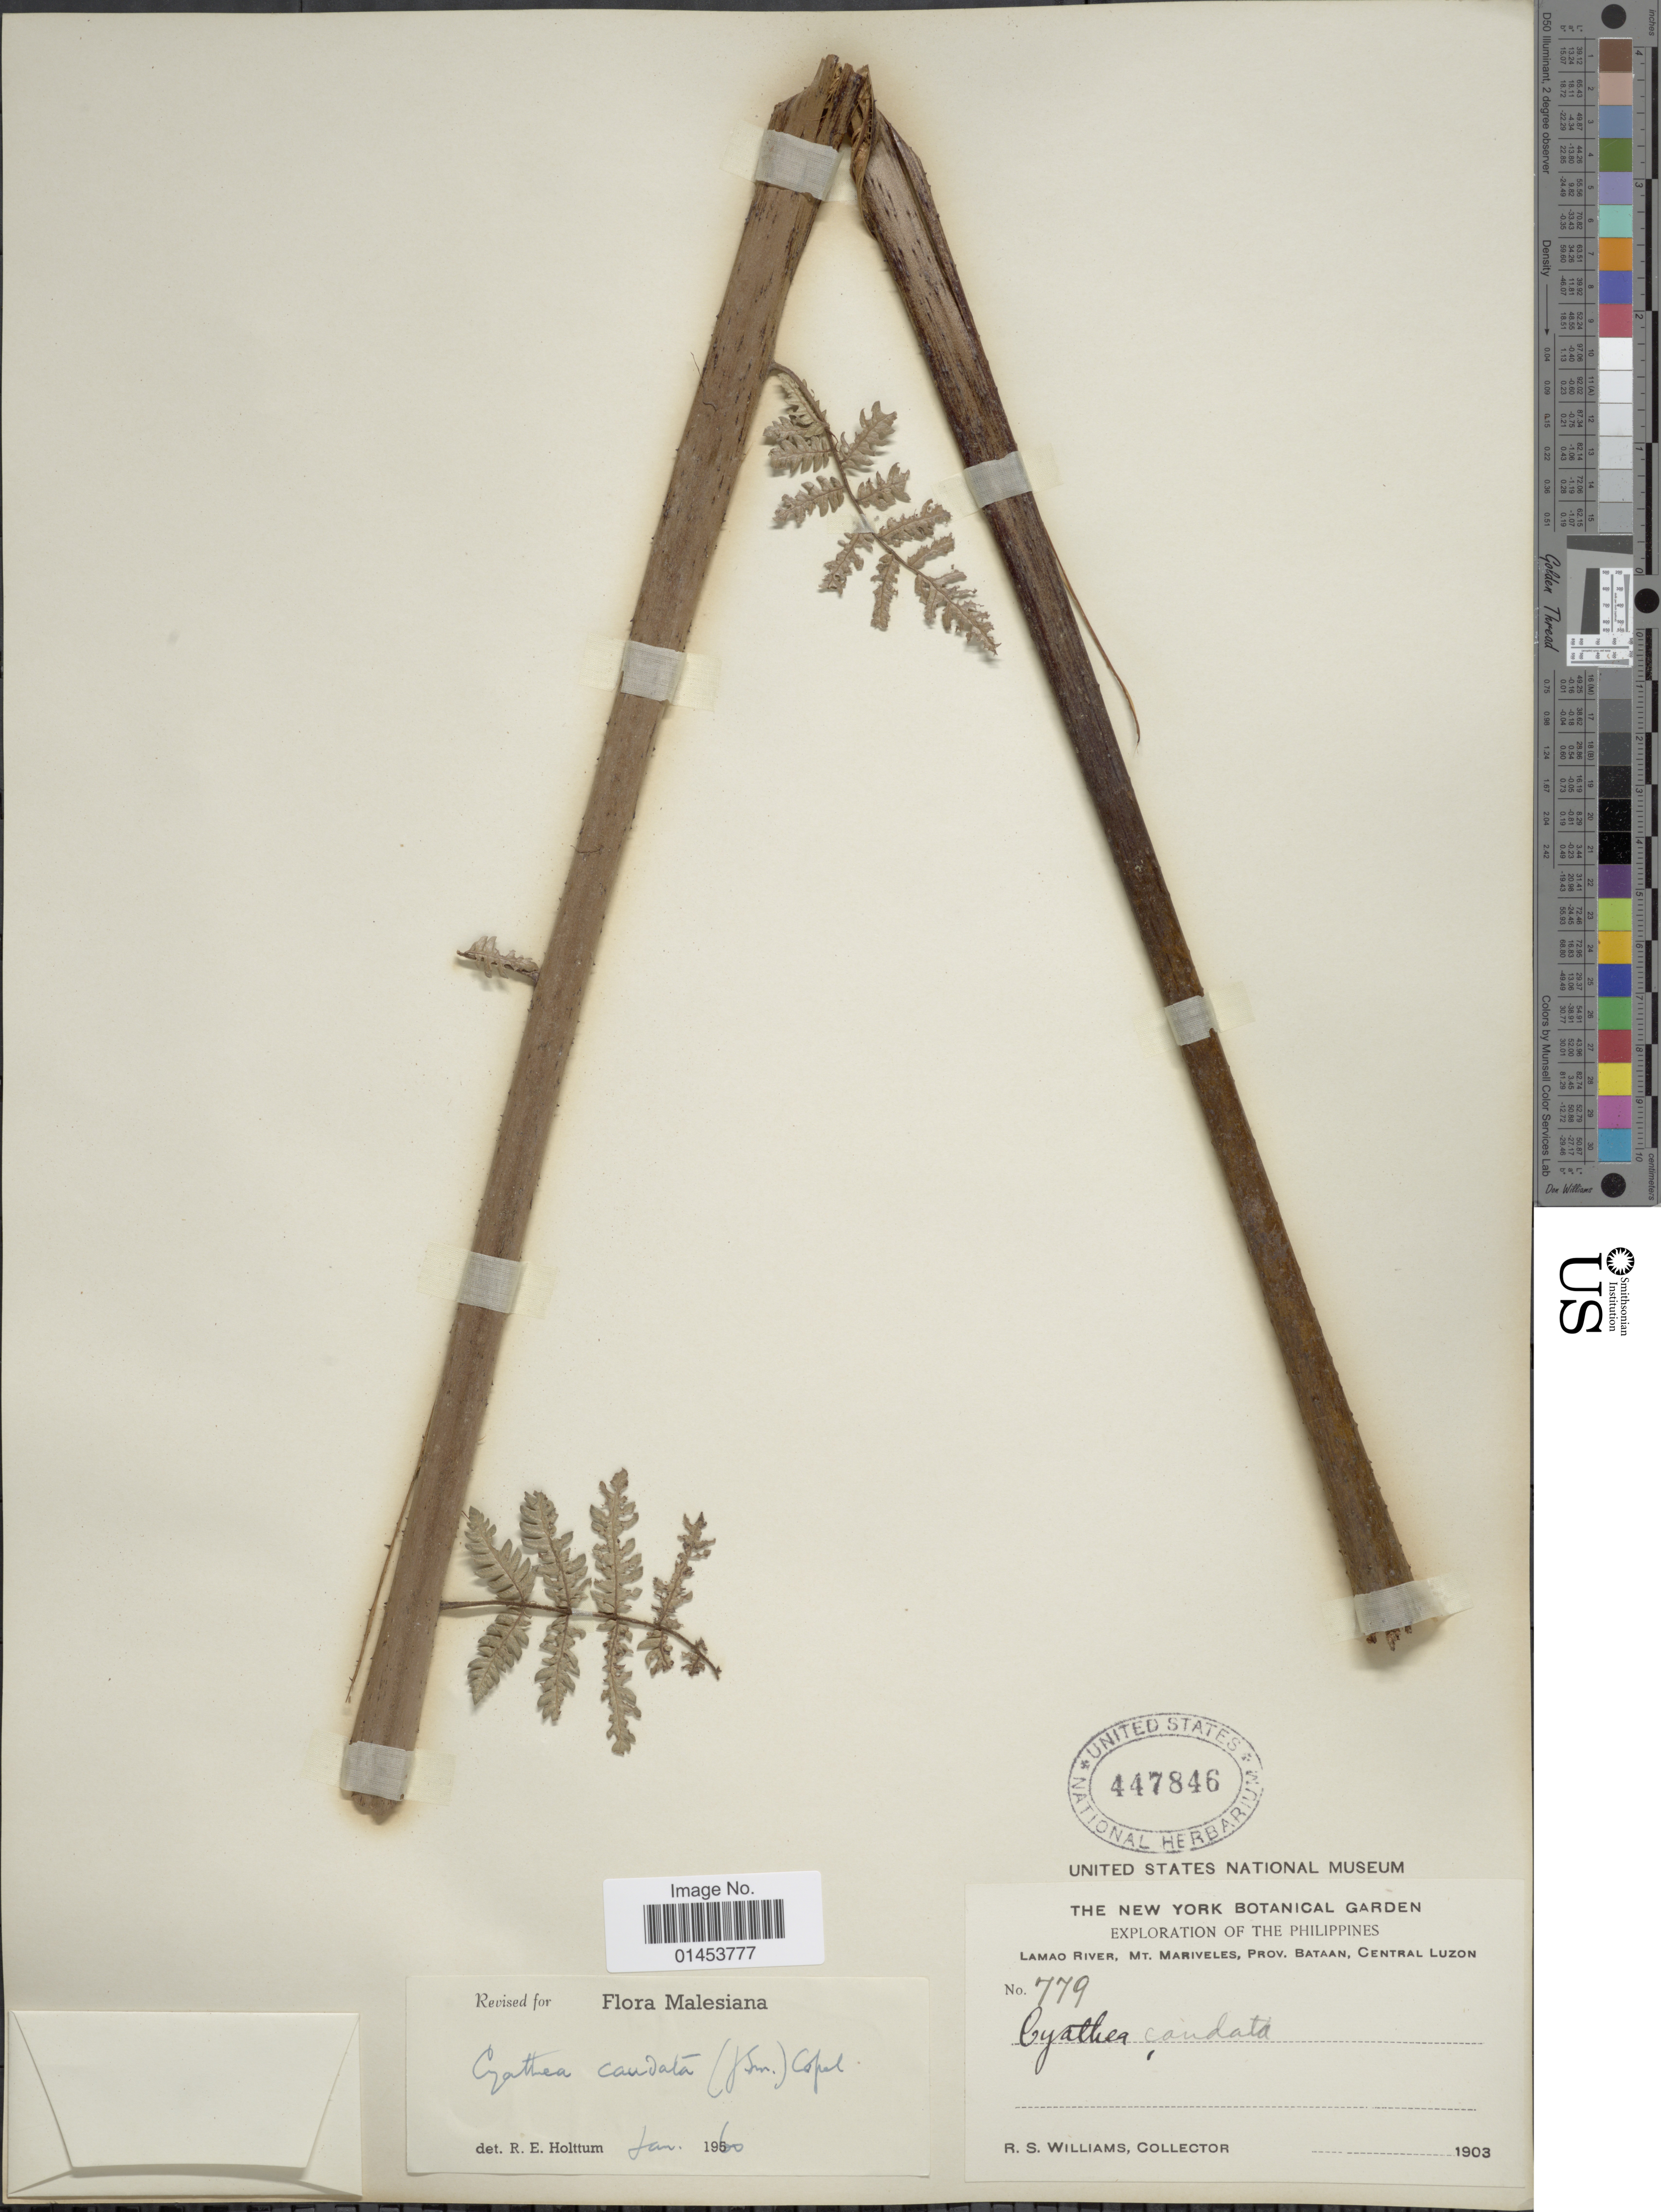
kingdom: Plantae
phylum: Tracheophyta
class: Polypodiopsida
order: Cyatheales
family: Cyatheaceae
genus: Cyathea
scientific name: Cyathea caudata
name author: (Hook.) Copel.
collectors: R. S. Williams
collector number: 779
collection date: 1903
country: Philippines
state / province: Central Luzon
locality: Lamao River, Mt. Mariveles, Prov. Bataan, Central Luzon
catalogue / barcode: US 447846